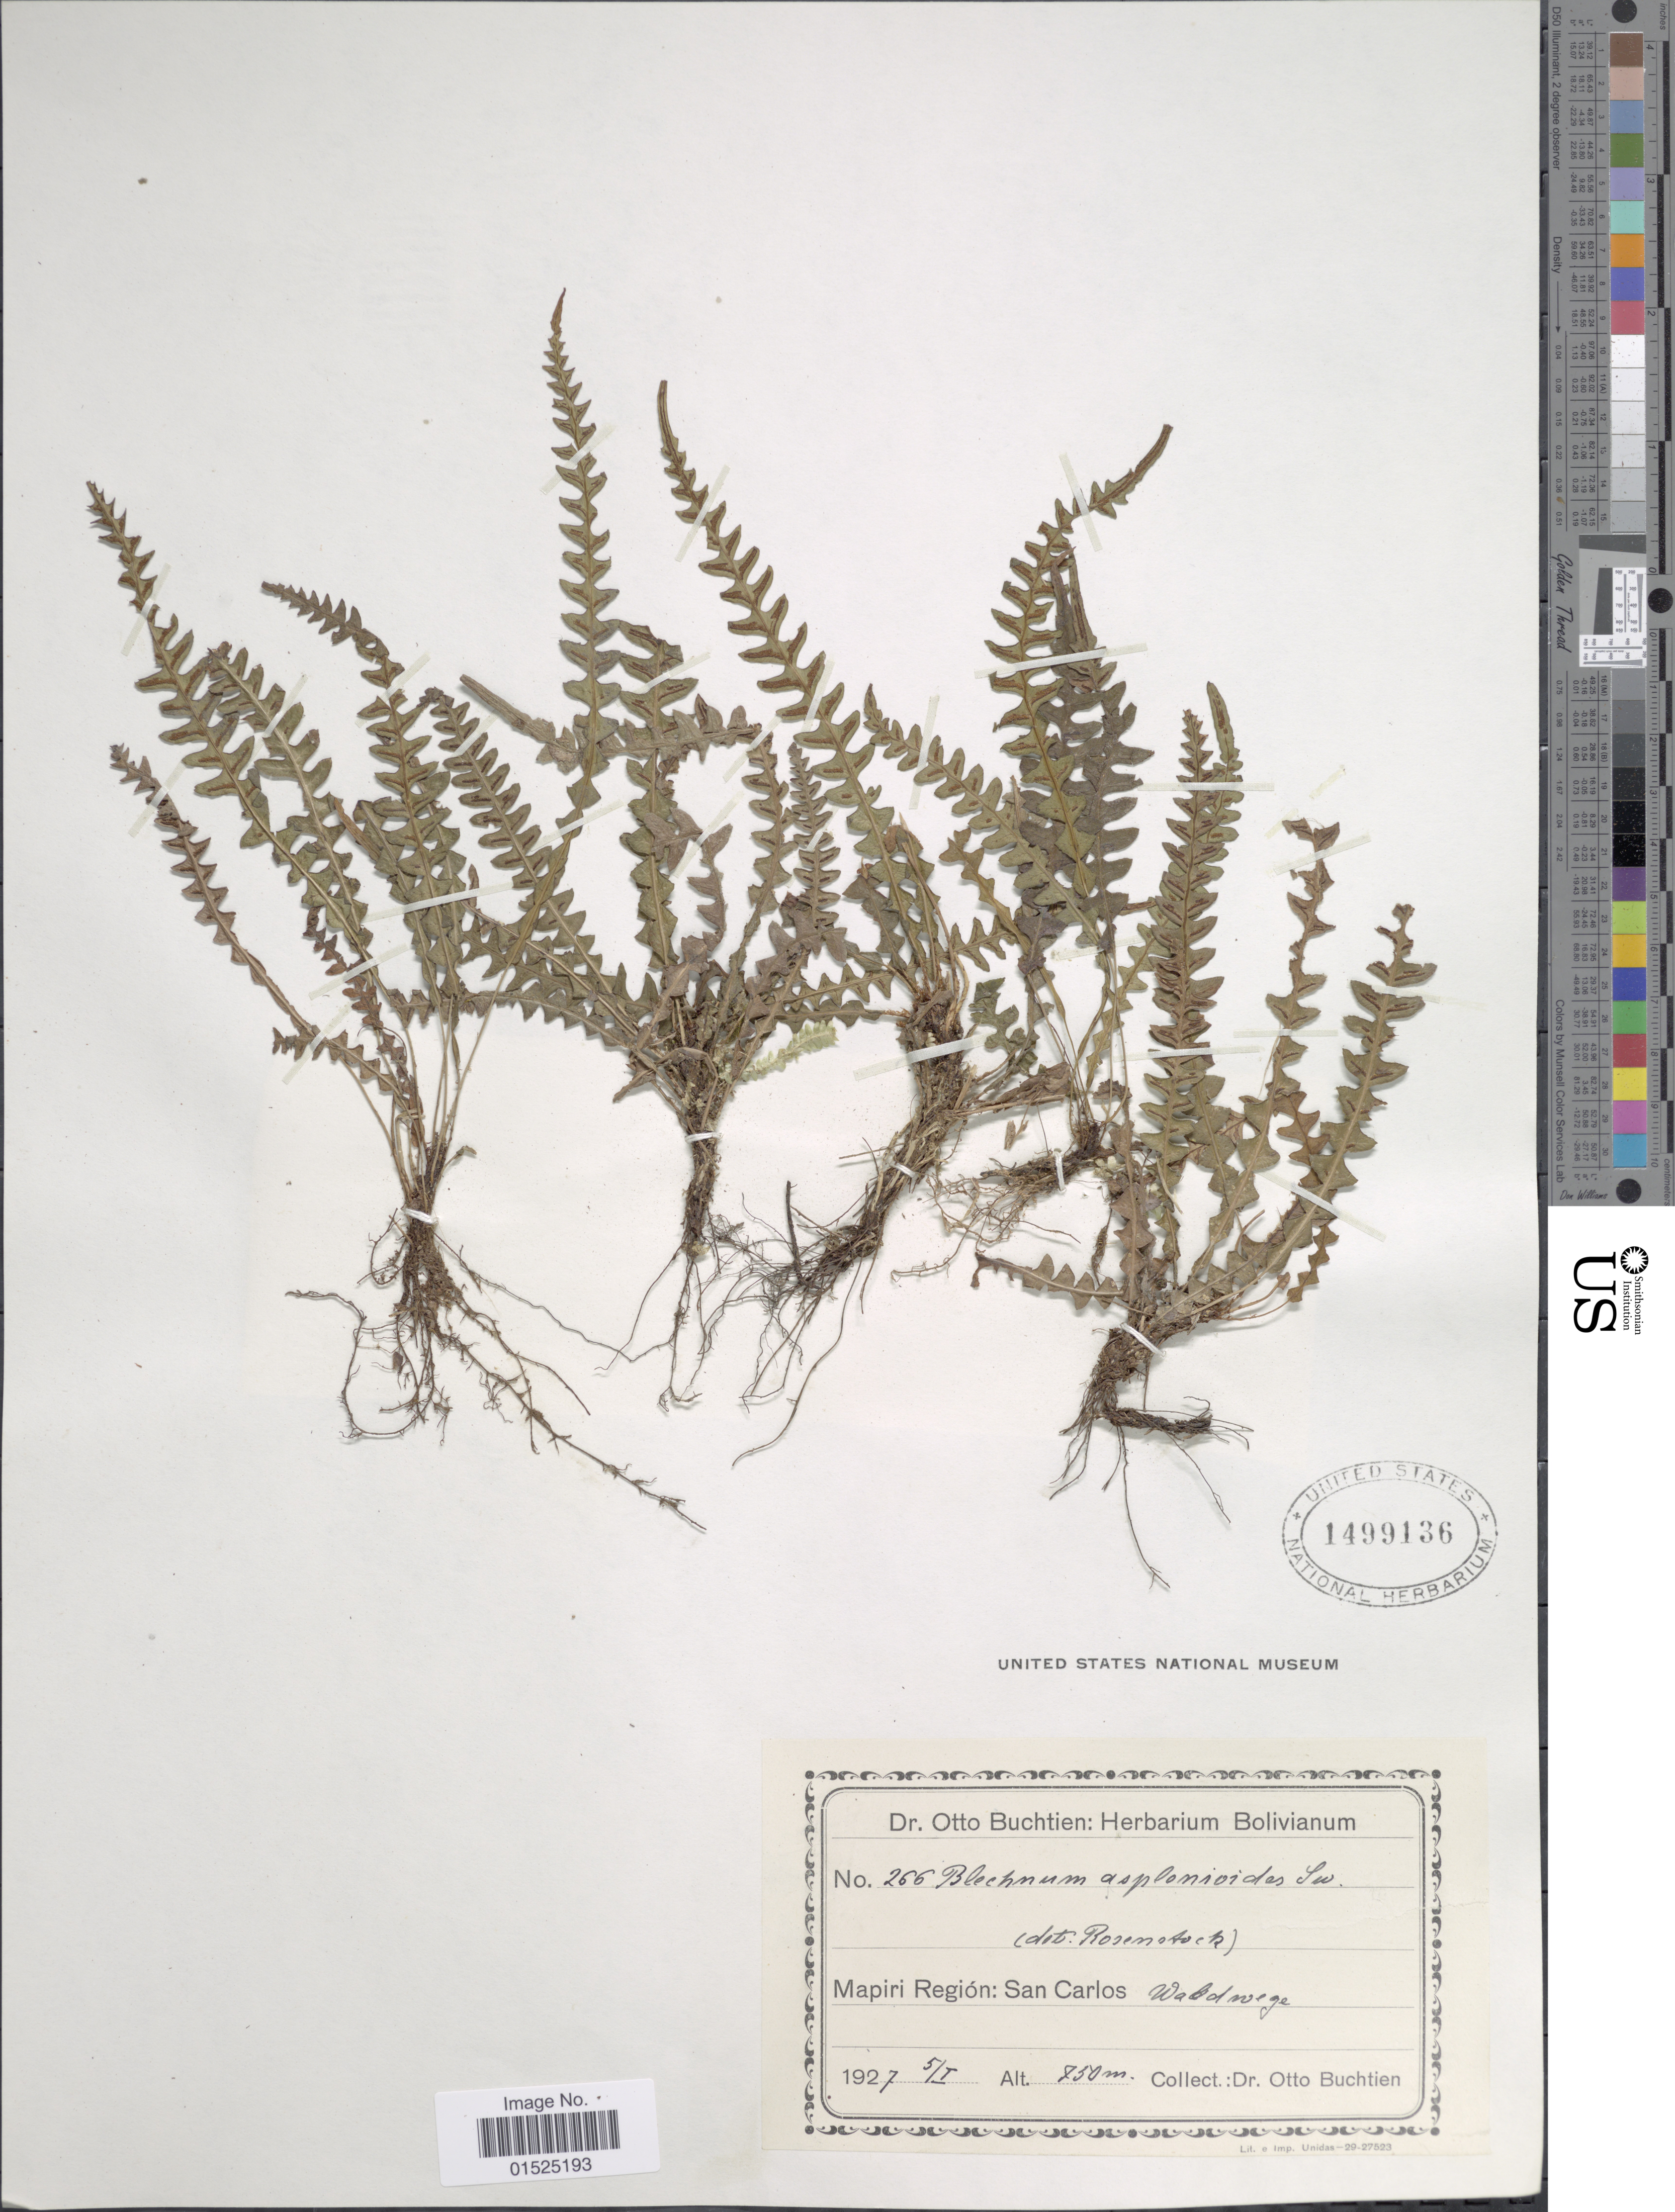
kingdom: Plantae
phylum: Tracheophyta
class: Polypodiopsida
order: Polypodiales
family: Blechnaceae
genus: Blechnum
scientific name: Blechnum asplenioides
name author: Sw.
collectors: O. Buchtien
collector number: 266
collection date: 1927-01-05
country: Bolivia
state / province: La Paz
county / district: Mapiri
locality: San Carlos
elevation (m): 750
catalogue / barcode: US 1499136